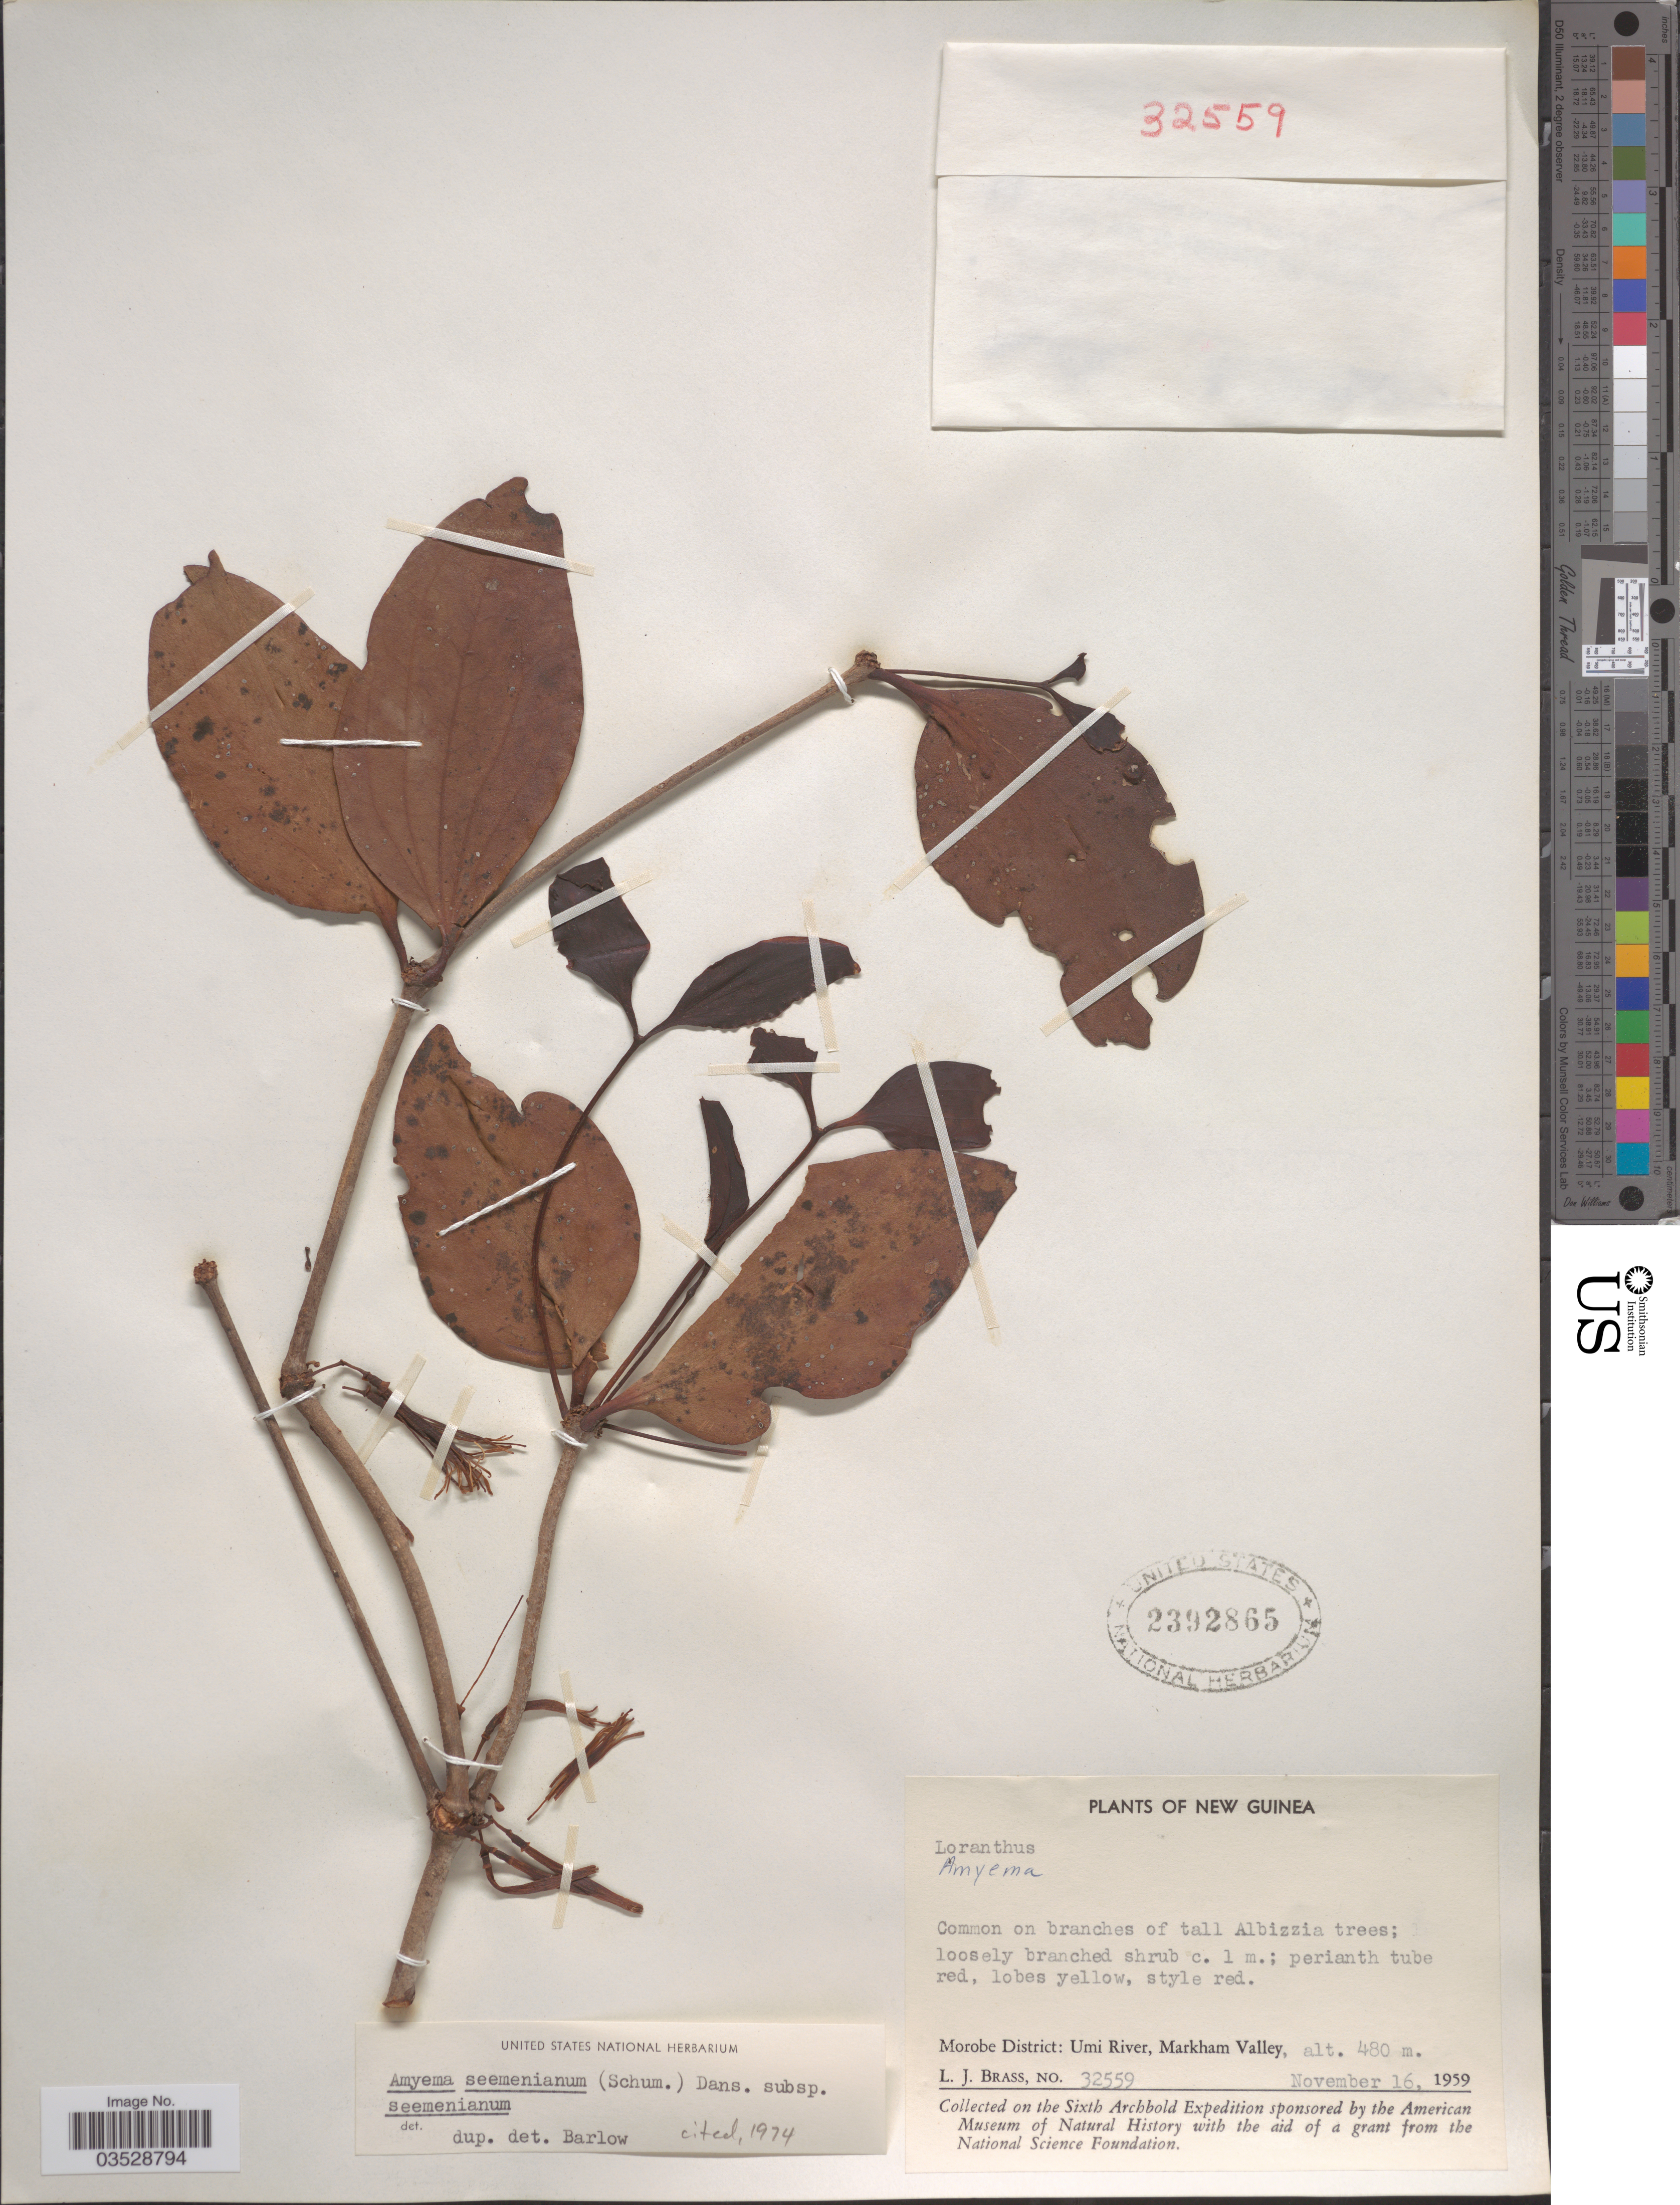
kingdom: Plantae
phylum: Tracheophyta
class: Magnoliopsida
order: Santalales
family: Loranthaceae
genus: Amyema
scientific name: Amyema seemeniana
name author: Danser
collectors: L. J. Brass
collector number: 32559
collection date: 1959-11-16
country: Papua New Guinea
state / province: Morobe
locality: New Guinea. Morobe District: Umi River, Markham Valley.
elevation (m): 480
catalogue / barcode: US 2392865